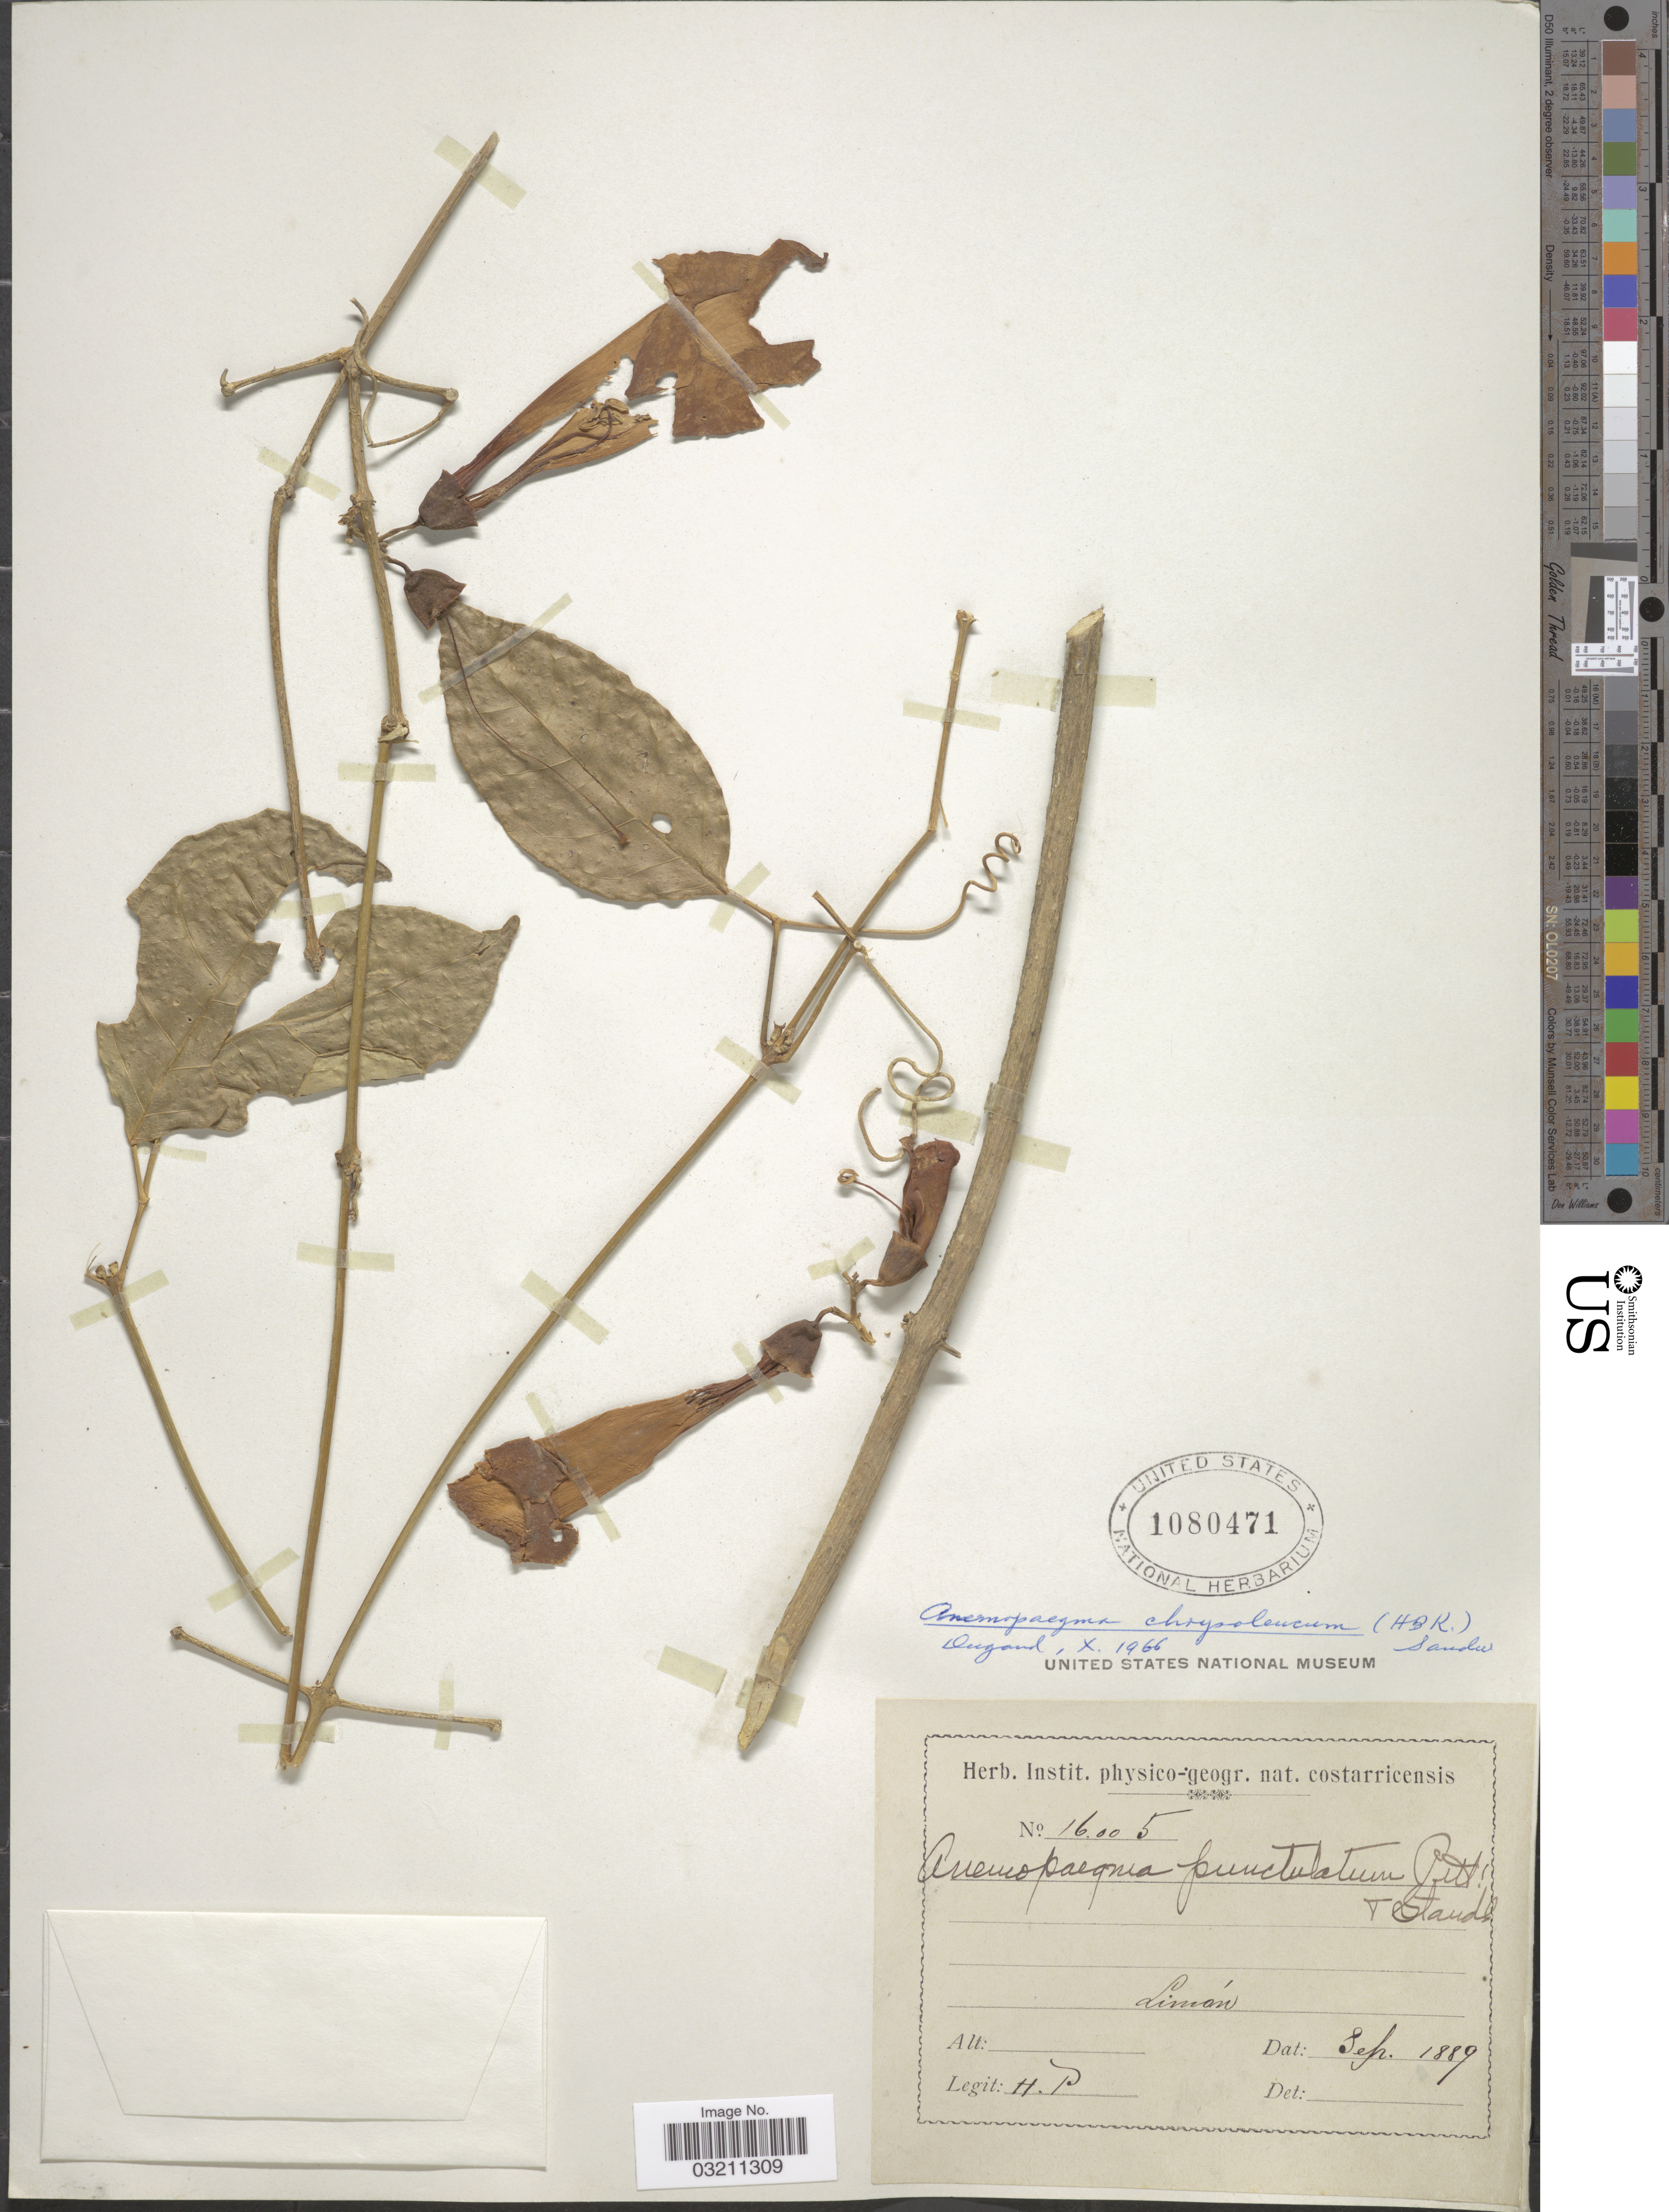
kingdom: Plantae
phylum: Tracheophyta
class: Magnoliopsida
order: Lamiales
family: Bignoniaceae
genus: Anemopaegma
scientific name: Anemopaegma chrysoleucum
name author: (Kunth) Sandwith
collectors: H. P.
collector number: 16005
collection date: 1889-09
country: Costa Rica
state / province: Limón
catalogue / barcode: US 1080471